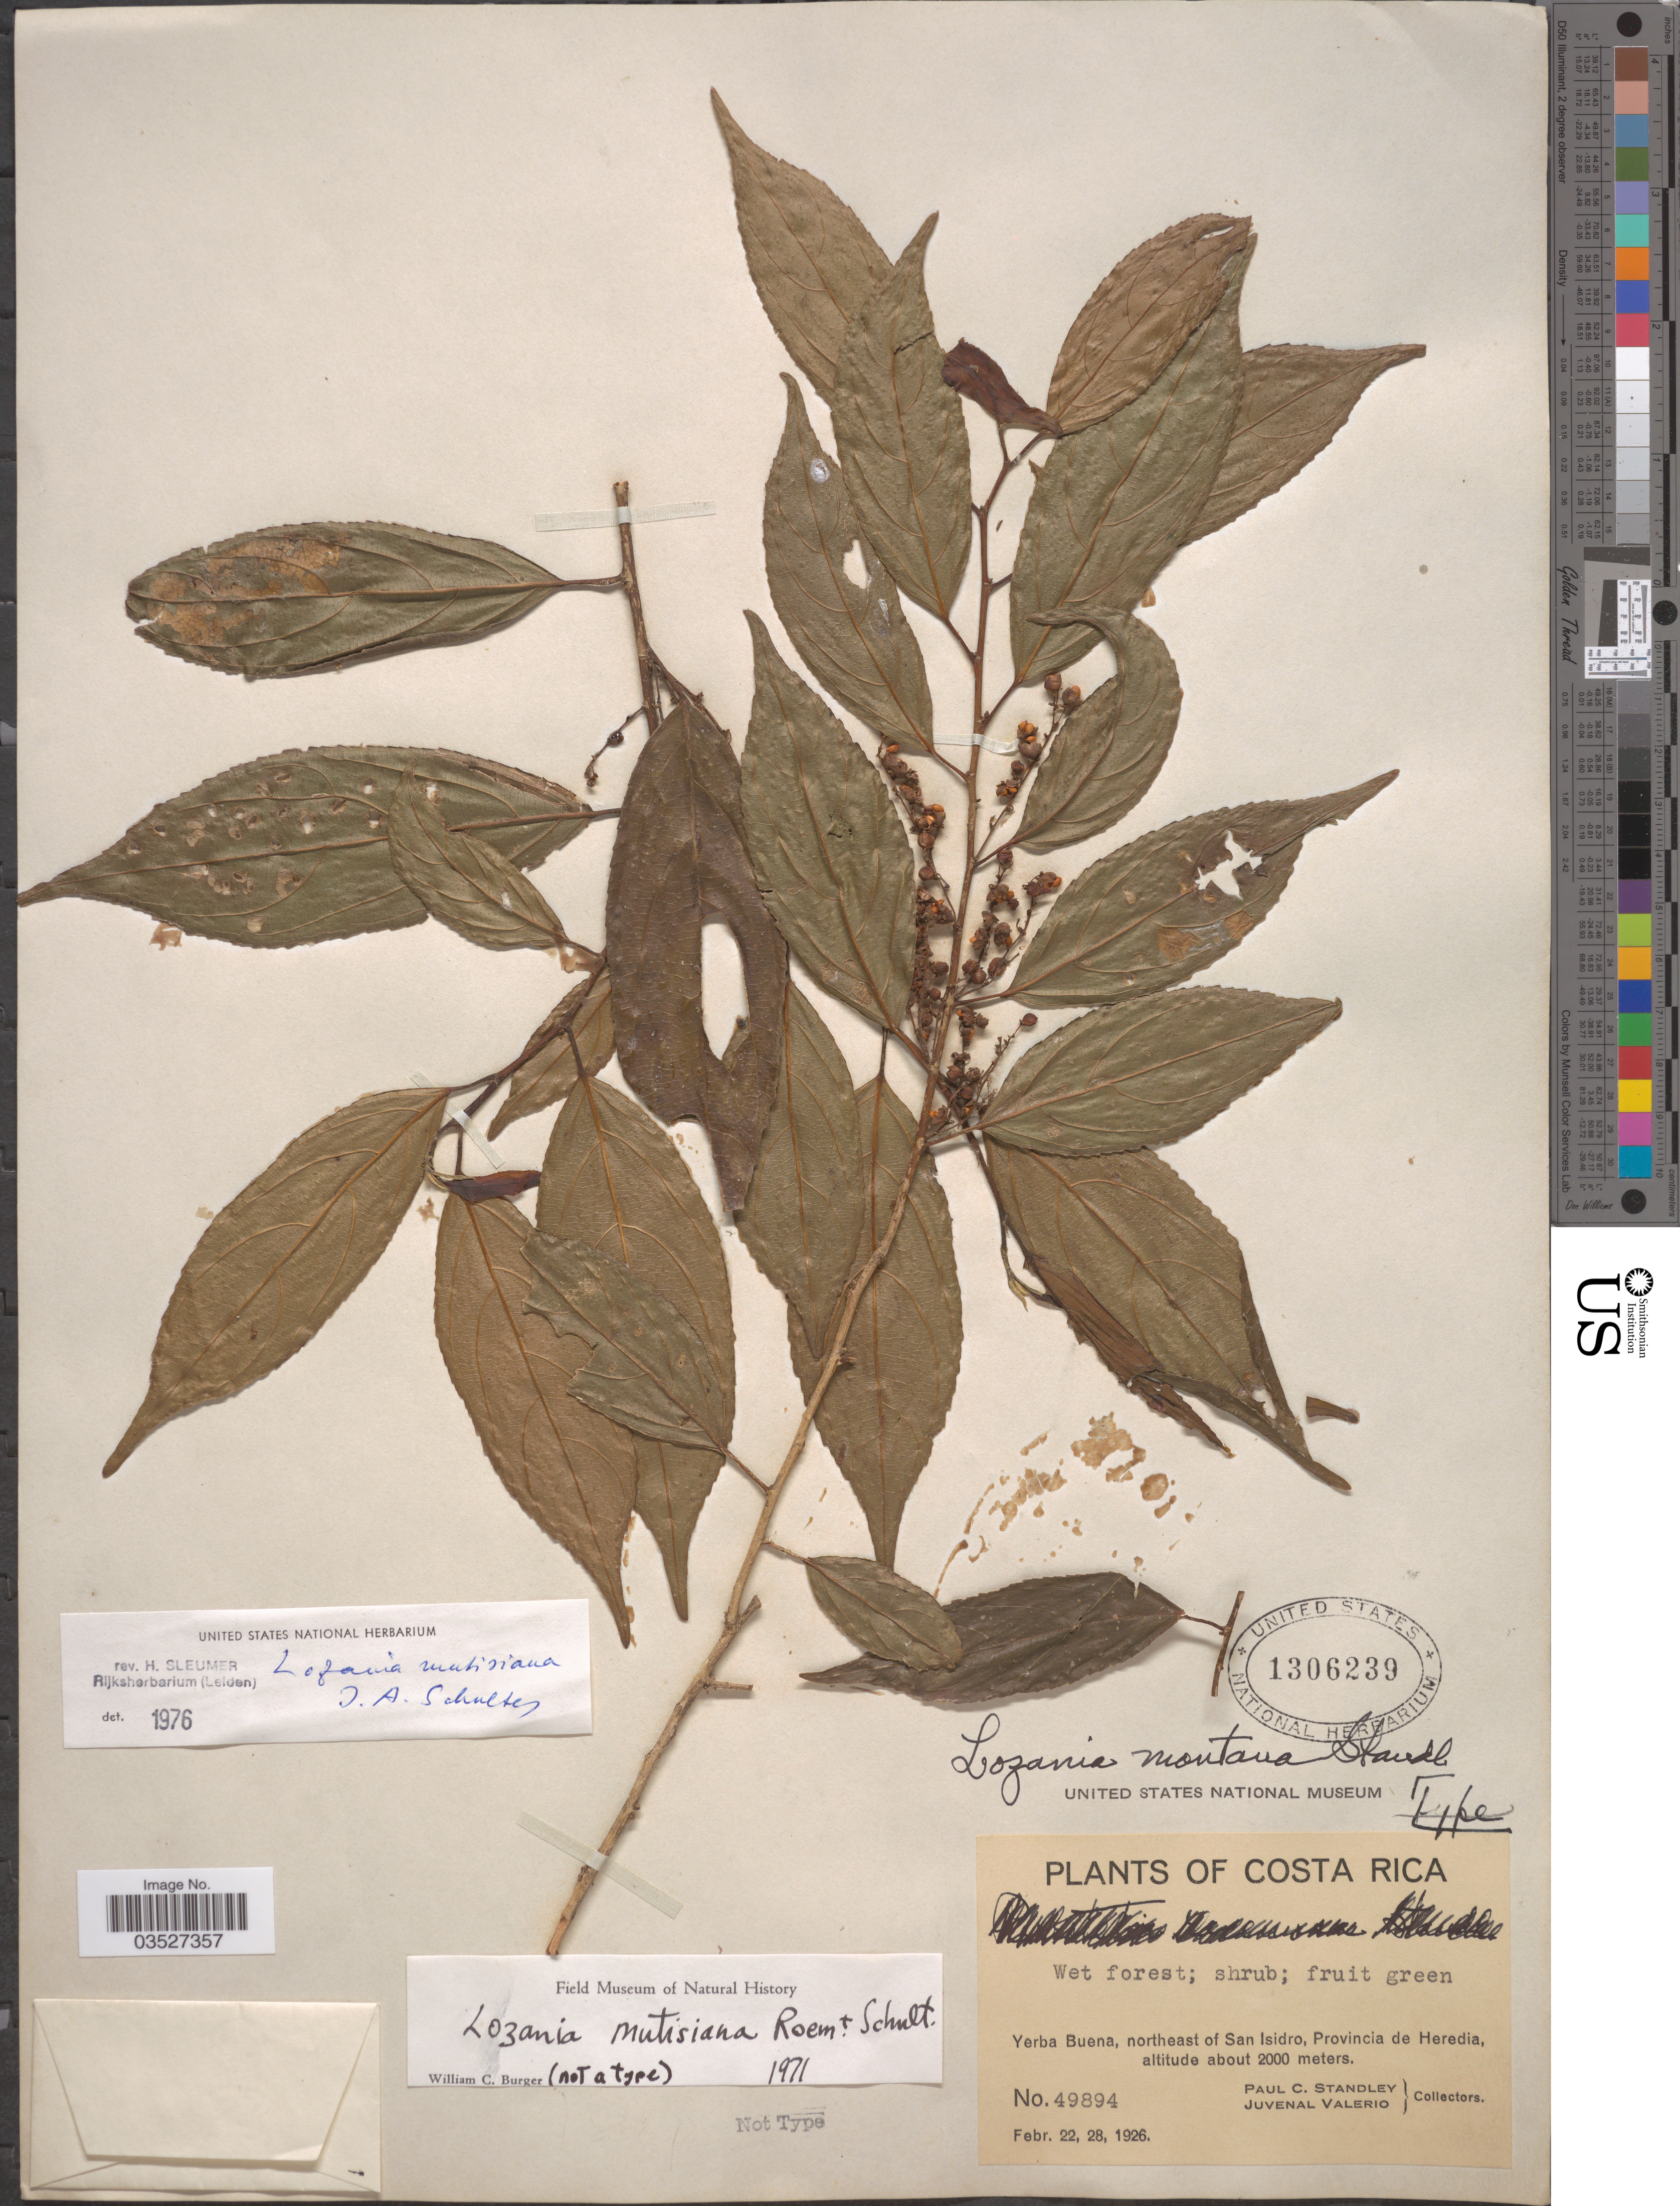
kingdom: Plantae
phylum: Tracheophyta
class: Magnoliopsida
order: Malpighiales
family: Lacistemataceae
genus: Lozania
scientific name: Lozania mutisiana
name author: Schult. in Roem. & Schult.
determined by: Sleumer, H. O.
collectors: P. C. Standley & J. Valerio R.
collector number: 49894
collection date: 1926-02-22/1926-02-28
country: Costa Rica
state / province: Heredia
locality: Yerba Buena, northeast of San Isidro.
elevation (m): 2000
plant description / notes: Standley & Valerio 49894 was cited (in the same work!) by Standley as the type of Perrotettia racemosa Standl. and as a paratype of Lozania montana Standl. Both names were annotated on this US specimen (albeit the Perrotettia racemosa annotation struck out). Specimen was found filed as Lozania mutisiana, as determined by W.C. Burger in 1971. He annotated it as "not a type". It was later (1976) annotated as the same taxon by Sleumer, who did not identify it as a type of any name. As you can see from the label, it was annotated as "Type" by Standley. It's not clear if this refers to the name Lozania montana Standley annotated on the specimen (perhaps he originally intended this specimen to be the type of that name) or to his original annotation of Perrotetia racemosa Standley, that name inexplicably struck out. However, I note that Standley also cited Standley & Valerio 49894 under Lozania montana Standley (p. 722) so either he made a grave error, or considered the collection to be a mixture of 2 very different taxa. Also oddly, Standley did not indicate in which herbarium the type of Perrottetia racmosa was deposited although he did so for (all?) other new taxa published in the same work. Is there a duplicate in the Field Museum clearly annotated as the holotype of this name? If not, Sleumer's citation of a holotype is probably an effective lectotypification.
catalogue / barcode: US 1306239